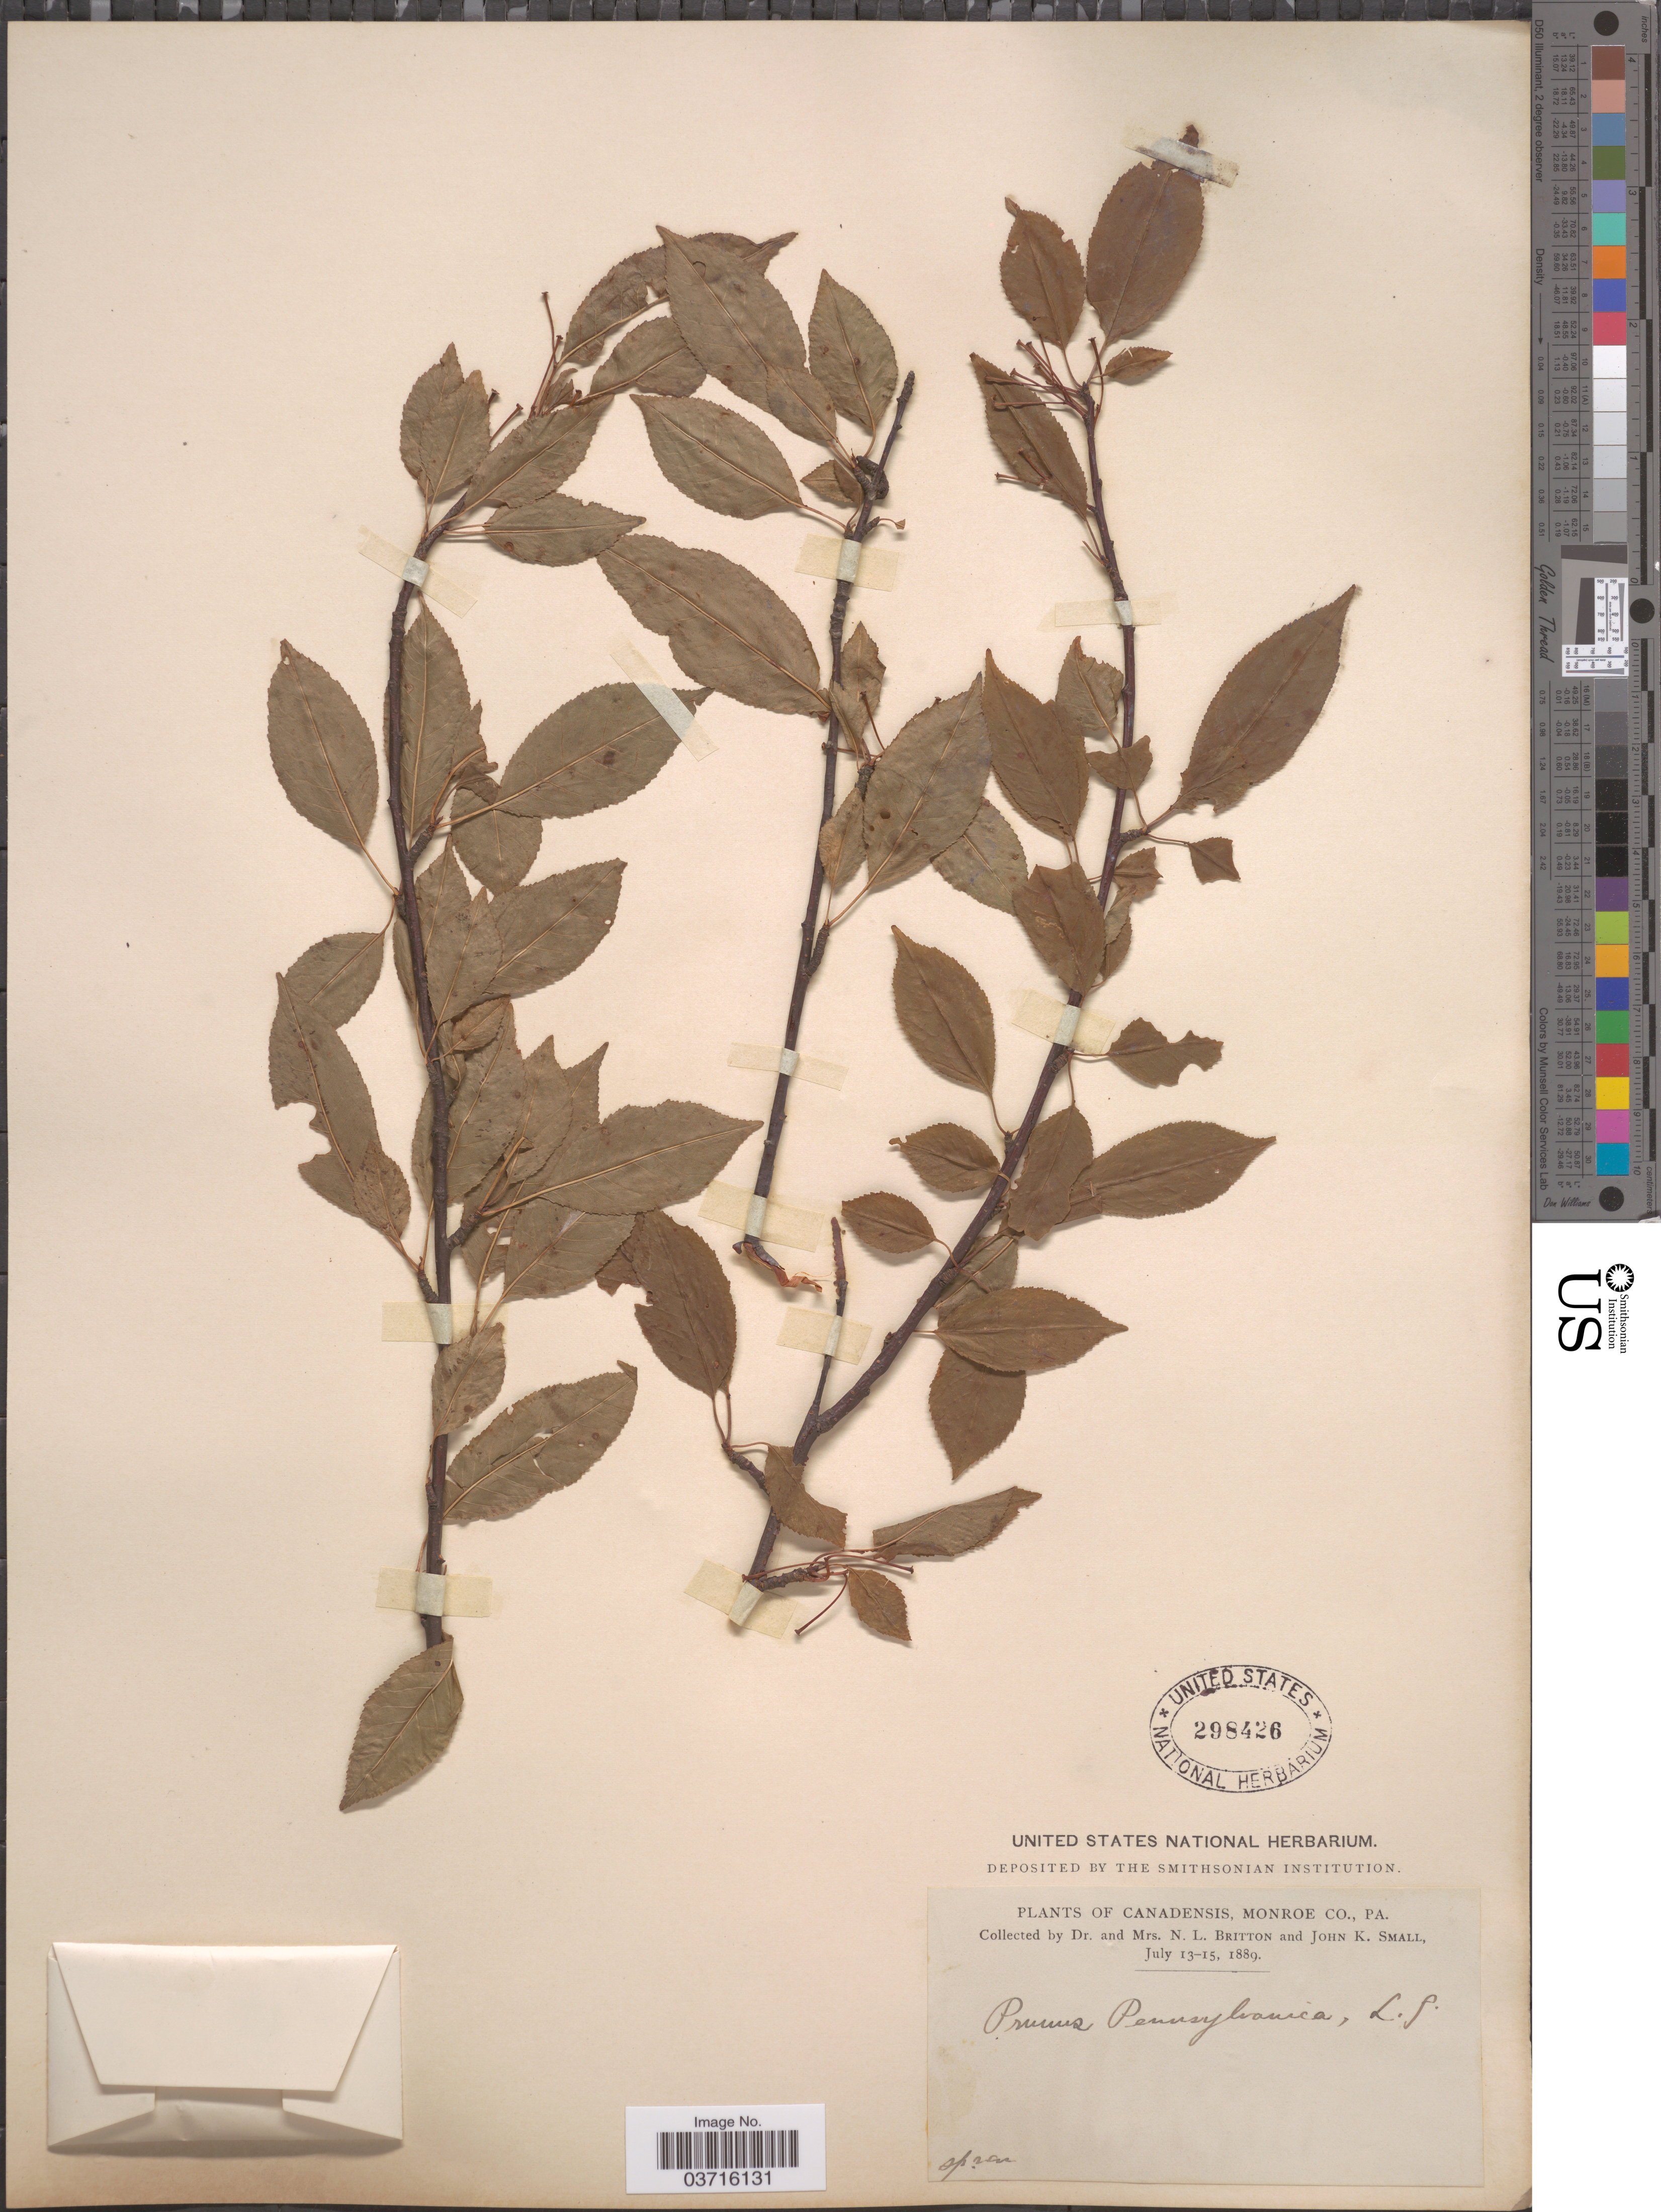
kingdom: Plantae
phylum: Tracheophyta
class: Magnoliopsida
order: Rosales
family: Rosaceae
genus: Prunus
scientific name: Prunus pensylvanica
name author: L. f.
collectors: N. Britton, Mrs. N. L. Britton & J. K. Small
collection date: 1889-07-13/1889-07-15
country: United States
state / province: Pennsylvania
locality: Canadensis, Monroe Co.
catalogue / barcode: US 298426